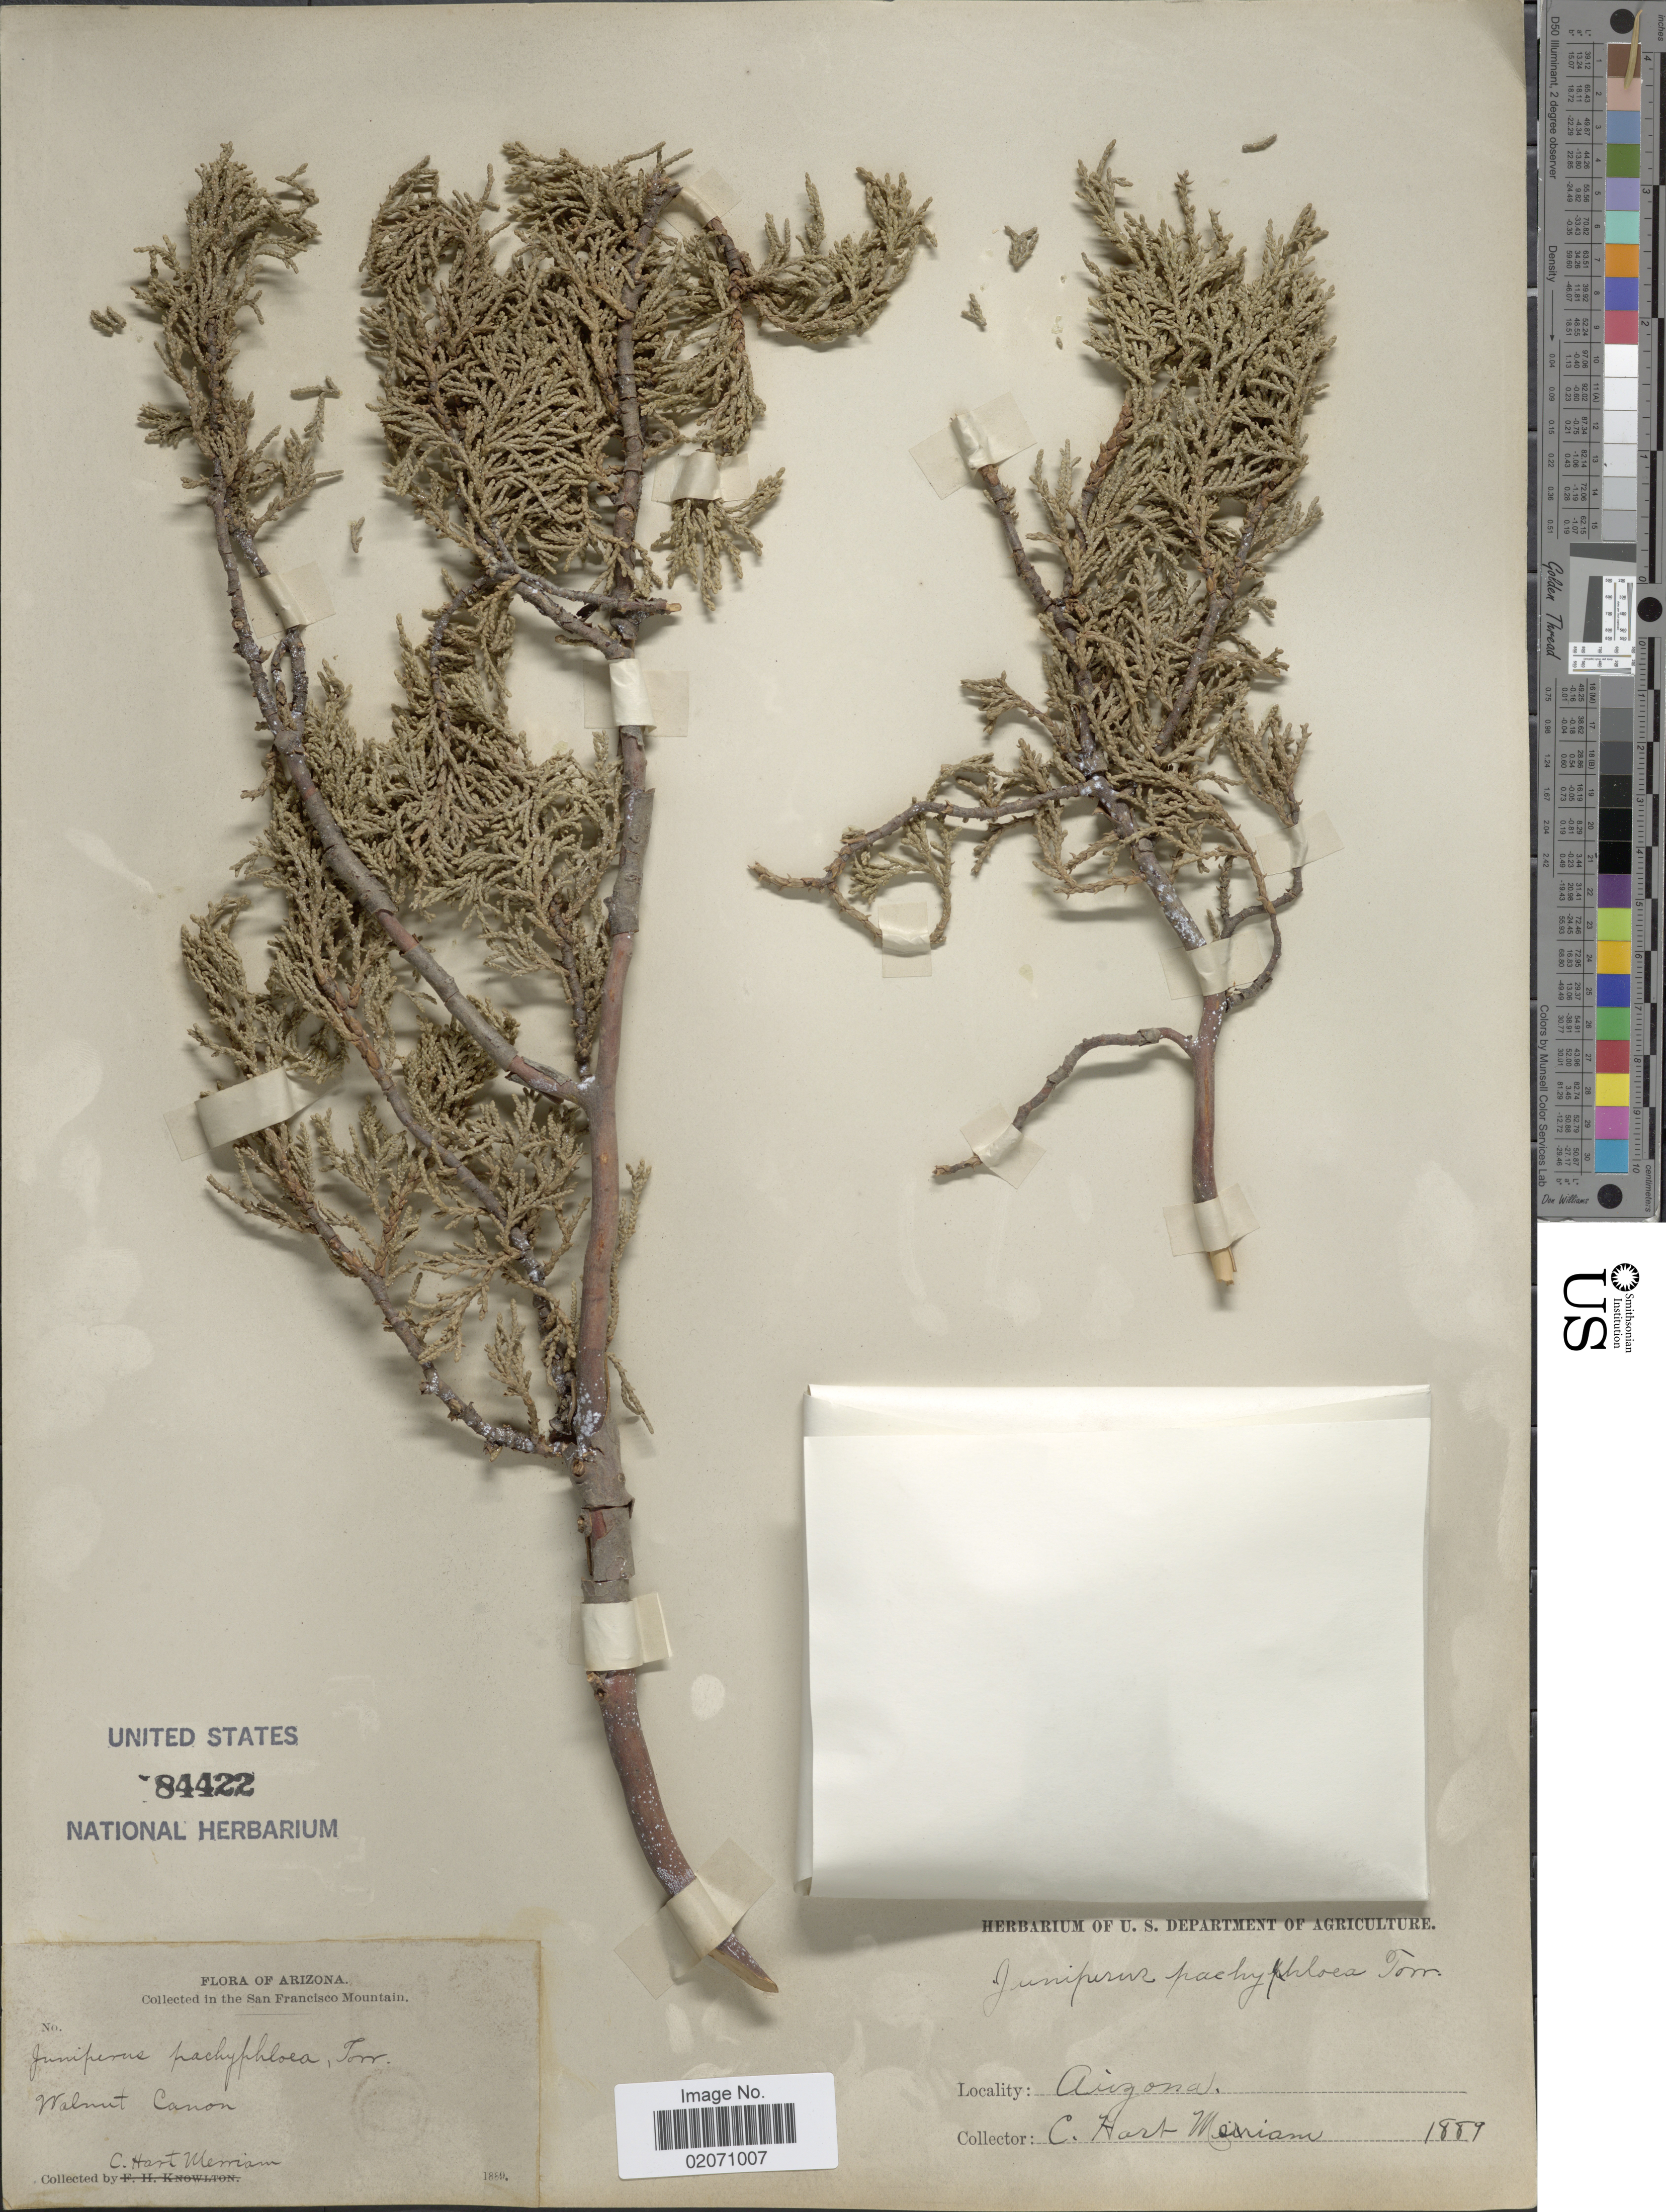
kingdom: Plantae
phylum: Tracheophyta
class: Pinopsida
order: Pinales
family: Cupressaceae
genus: Juniperus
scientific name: Juniperus deppeana var. pachyphlaea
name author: (Torr.) Martínez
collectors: C. Merriam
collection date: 1889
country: United States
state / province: Arizona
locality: Walnut Canon, San Francisco Mountain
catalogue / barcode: US 84422